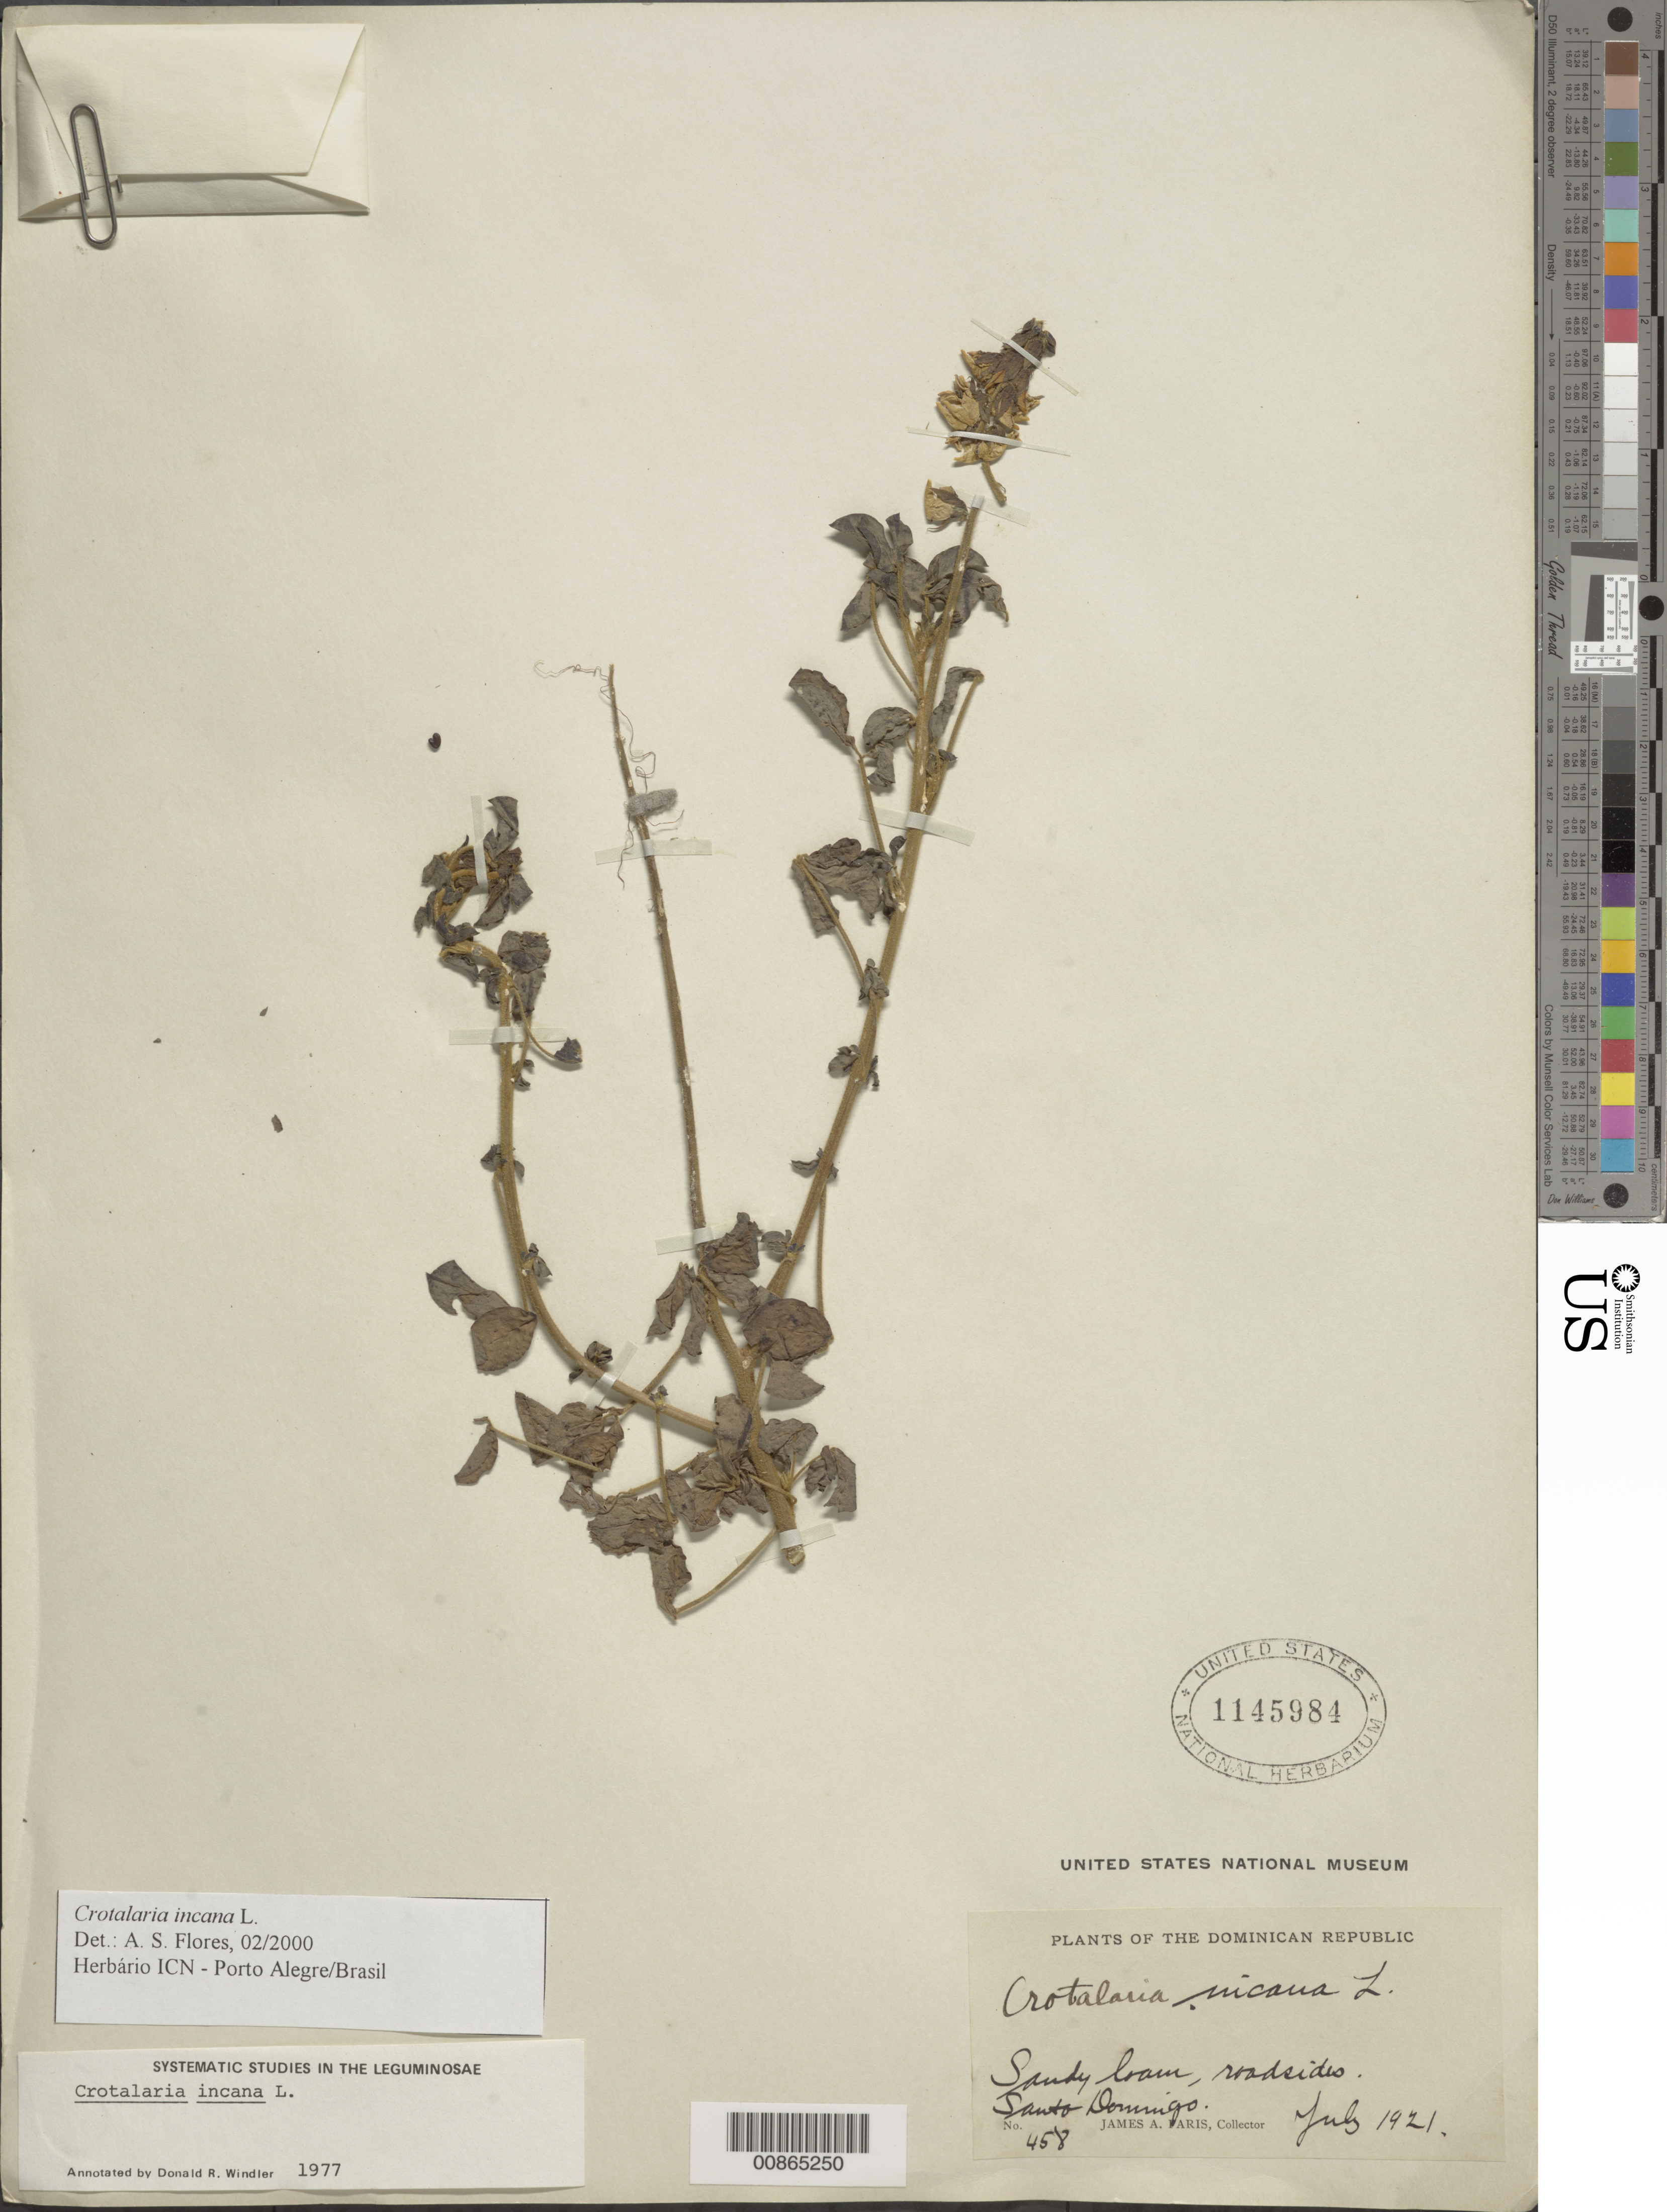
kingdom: Plantae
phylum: Tracheophyta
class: Magnoliopsida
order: Fabales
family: Fabaceae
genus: Crotalaria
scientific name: Crotalaria incana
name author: L.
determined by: Flores, A. S., (ICN), Universidade Federal do Rio Grande do Sul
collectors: J. Faris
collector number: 458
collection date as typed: Jul 1921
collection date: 1921-07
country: Dominican Republic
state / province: San Cristóbal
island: Hispaniola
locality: Santo Domingo.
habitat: Sandy loam, roadsides.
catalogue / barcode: US 1145984